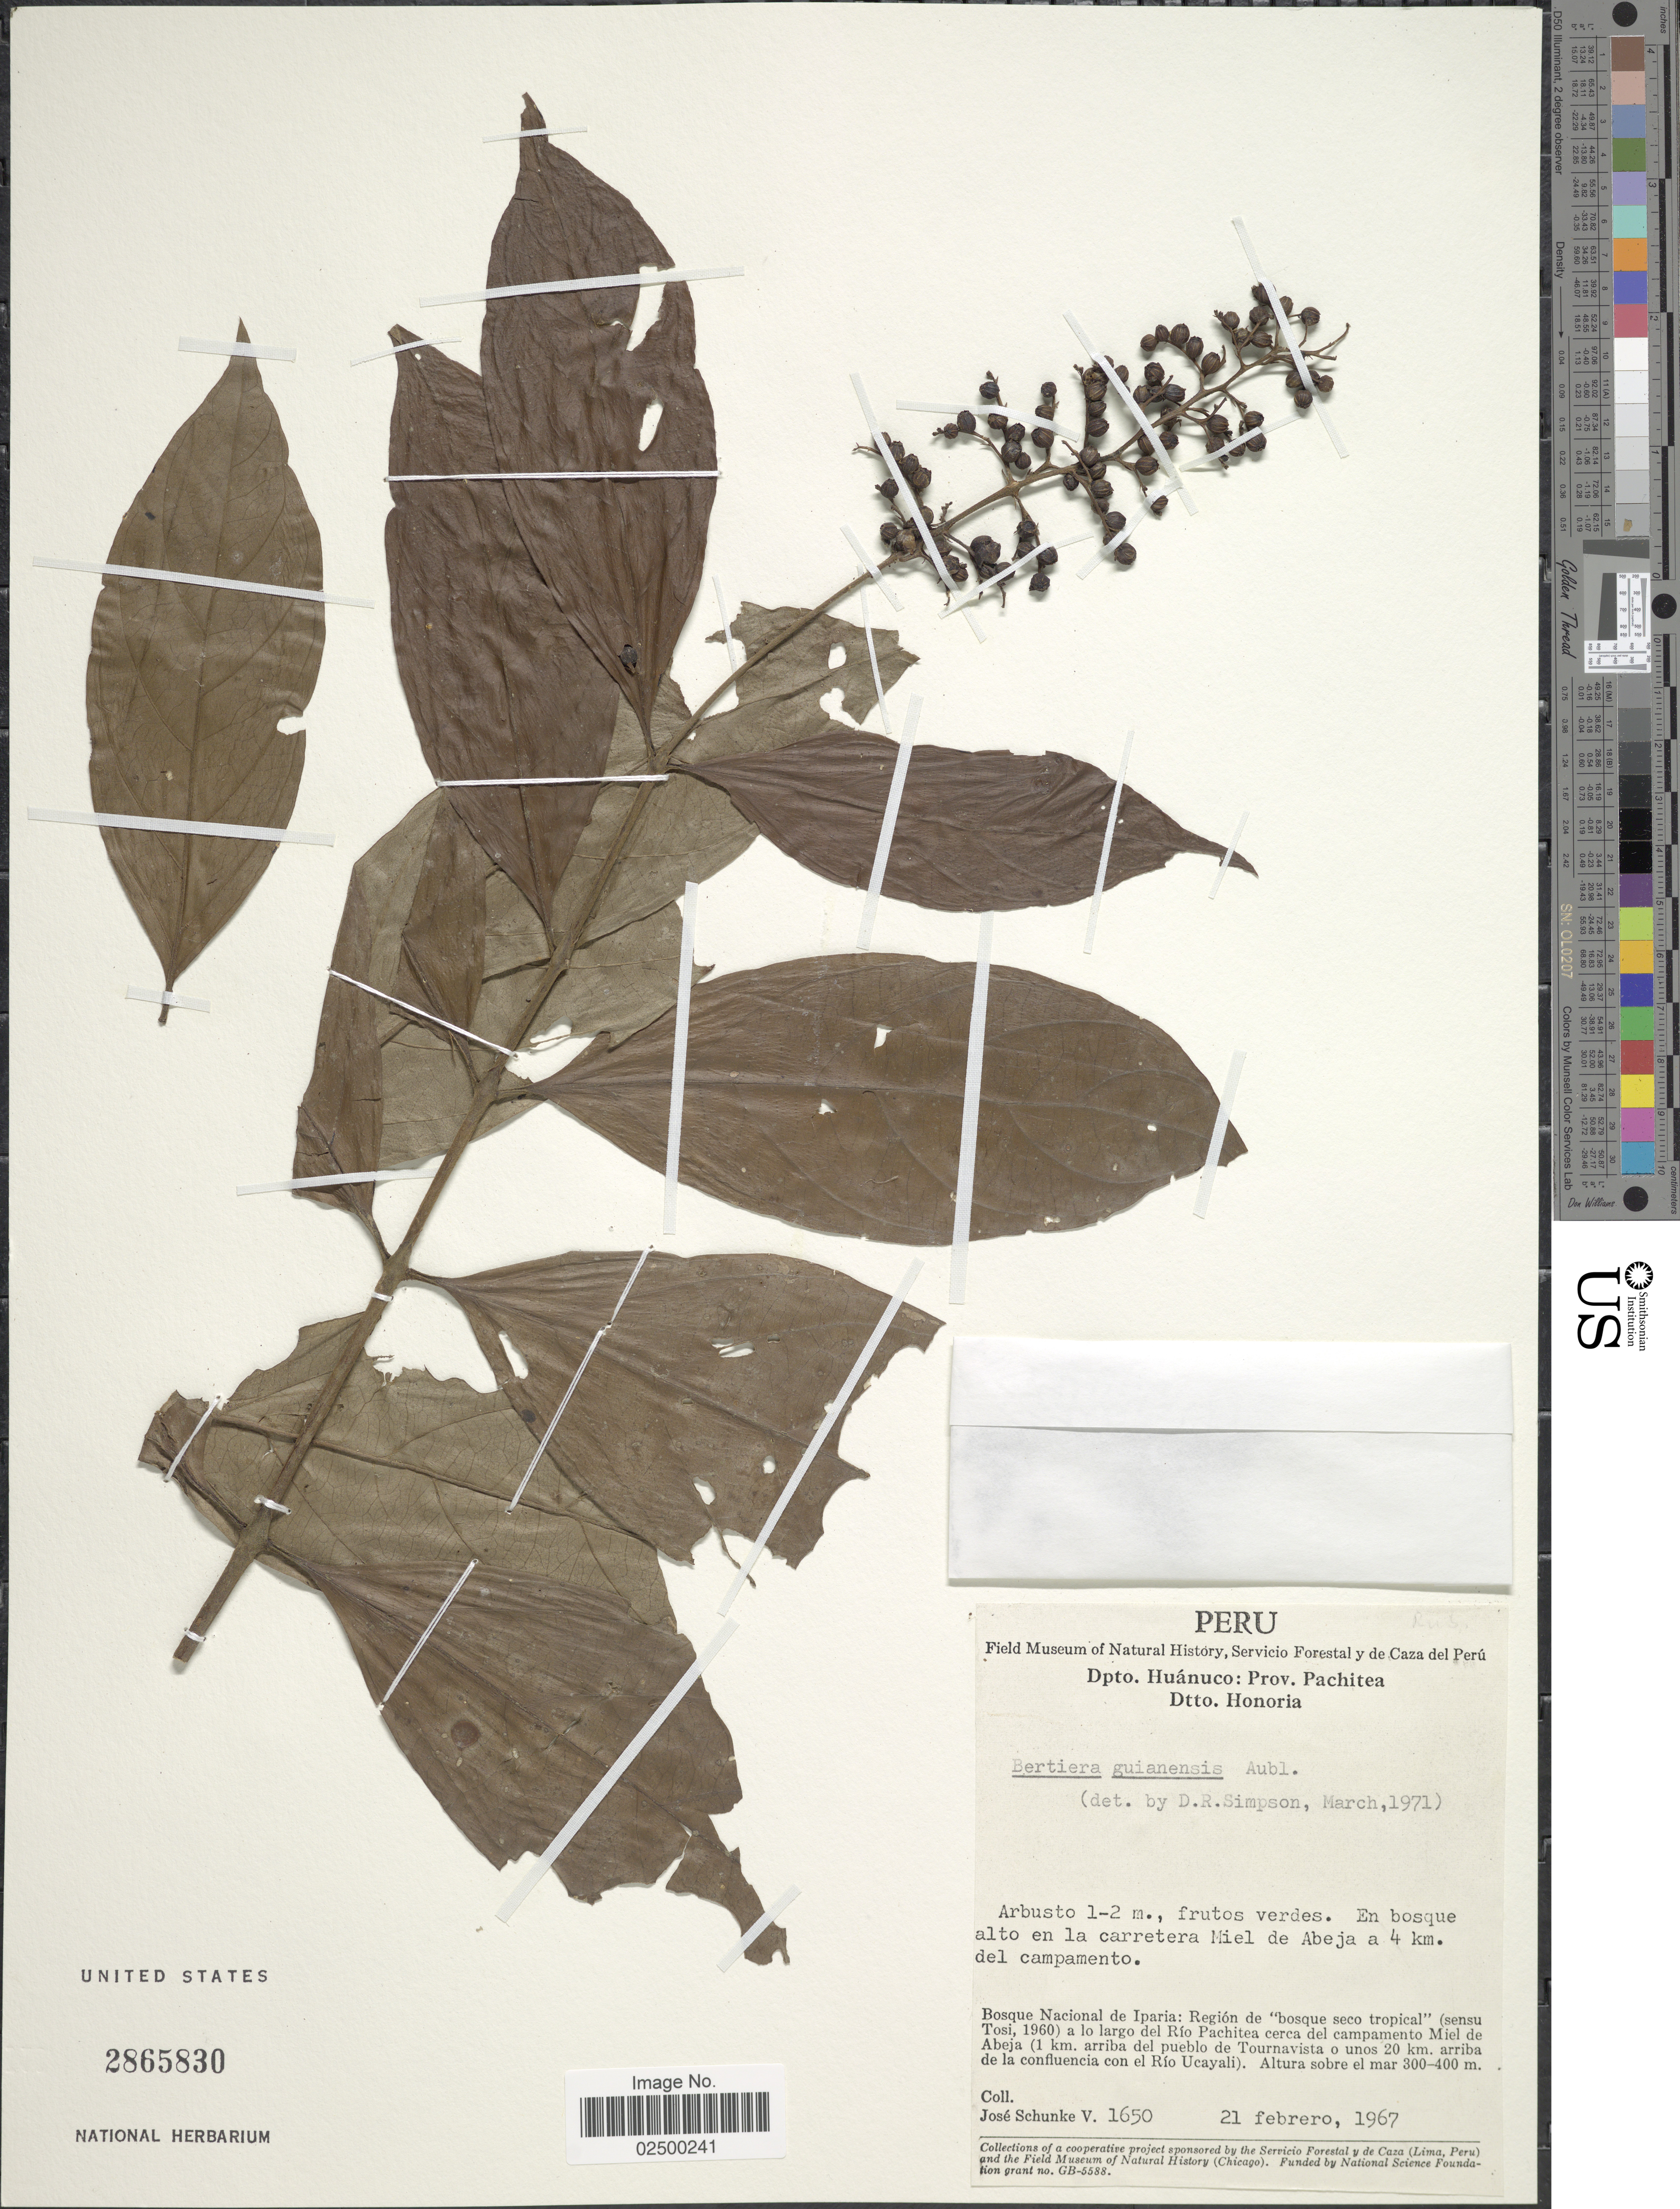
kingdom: Plantae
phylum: Tracheophyta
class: Magnoliopsida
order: Gentianales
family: Rubiaceae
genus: Bertiera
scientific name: Bertiera guianensis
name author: Aubl.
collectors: J. Schunke Vigo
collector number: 1650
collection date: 1967-02-21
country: Peru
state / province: Huánuco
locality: Prov. Pachitea, Dtto. Honoria, en bosque alto en la carretera Miel de Abeja a 4 km. del campamento, Bosque Nacional de Iparia: Region de "bosque seco tropical" (sensu Tosi, 1960), a lo largo del Rio Pachitea cerca del campamento Miel de Abeja (1 km. arriba del pueblo de Tournavista o unos 20 km. arriba de la confluencia con el Rio Ucayali)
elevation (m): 300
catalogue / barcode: US 2865830